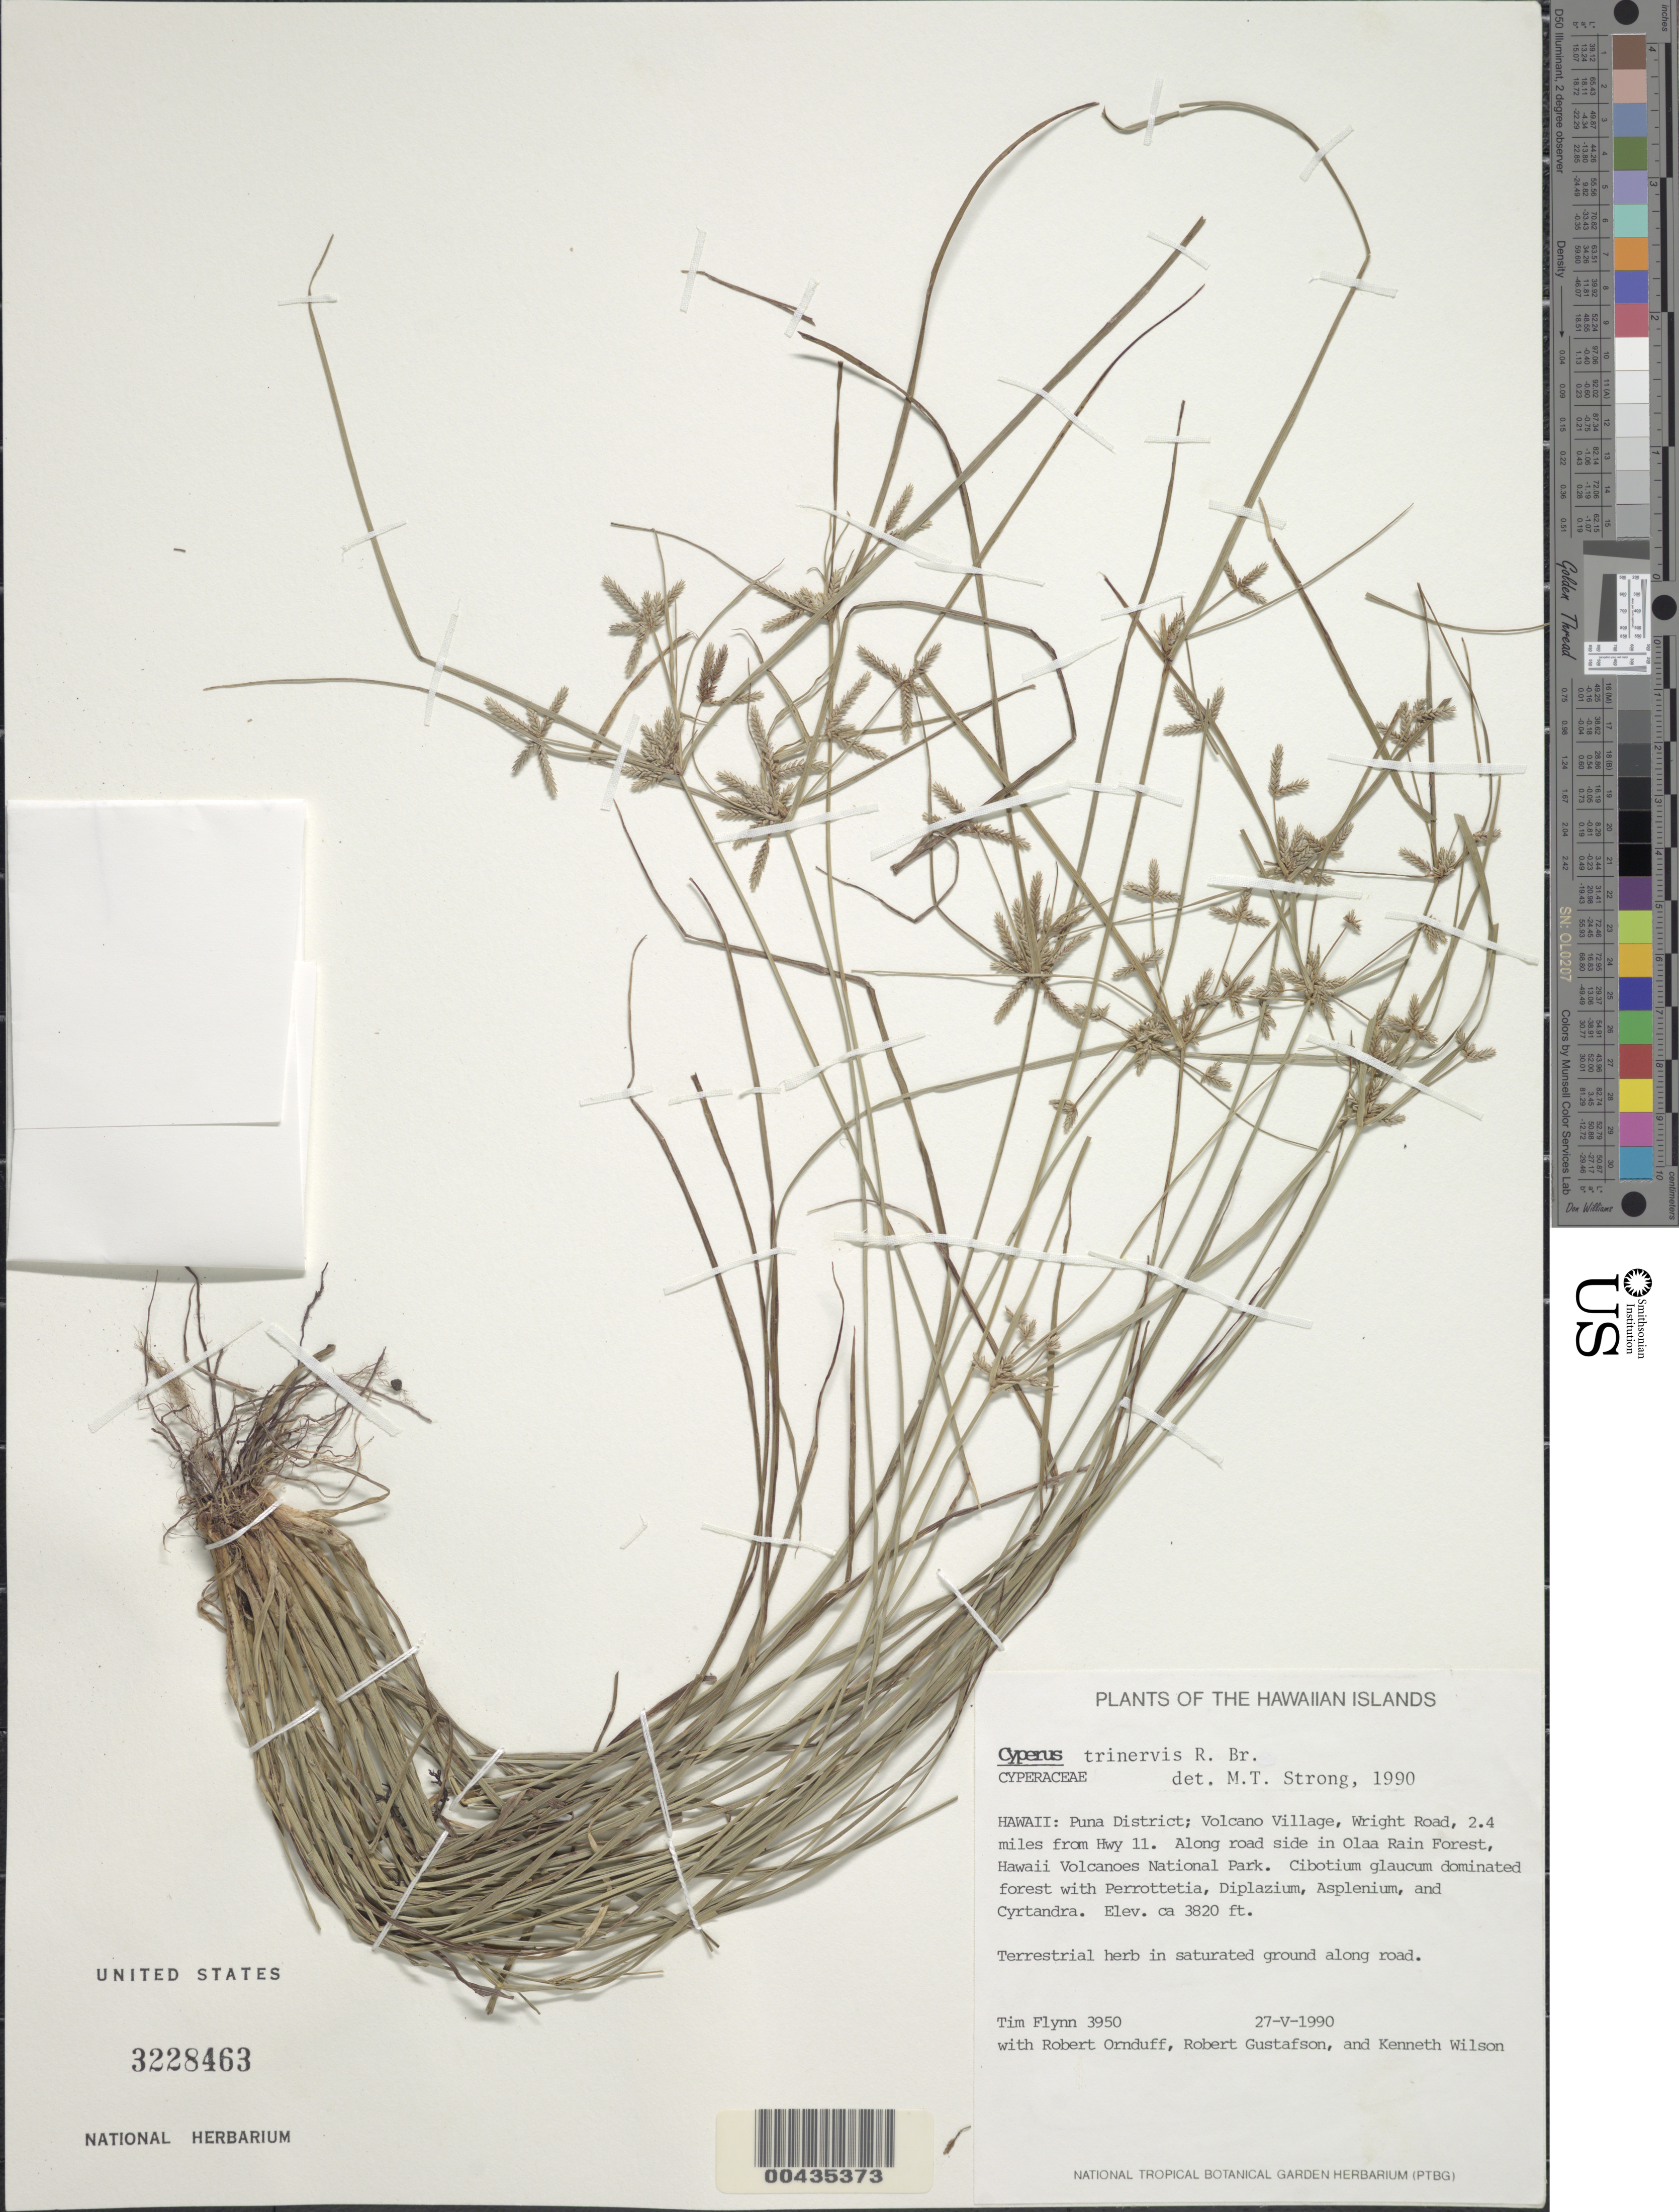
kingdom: Plantae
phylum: Tracheophyta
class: Liliopsida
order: Poales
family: Cyperaceae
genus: Cyperus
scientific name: Cyperus trinervis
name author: R. Br.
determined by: Strong, M. T., (US), Smithsonian Institution - National Museum of Natural History (UNITED STATES)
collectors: T. W. Flynn, R. Ornduff, R. Gustafson & K. Wilson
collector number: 3950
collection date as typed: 27 May 1990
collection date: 1990-05-27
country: United States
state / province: Hawaii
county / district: Hawaii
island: Hawaii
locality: Puna District, Volcano Village, Wright Road, 2.4 mi from Hwy 11, along roadside in Olaa Rain Forest, Hawaii Volcanoes Nat. Park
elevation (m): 1164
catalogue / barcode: US 3228463